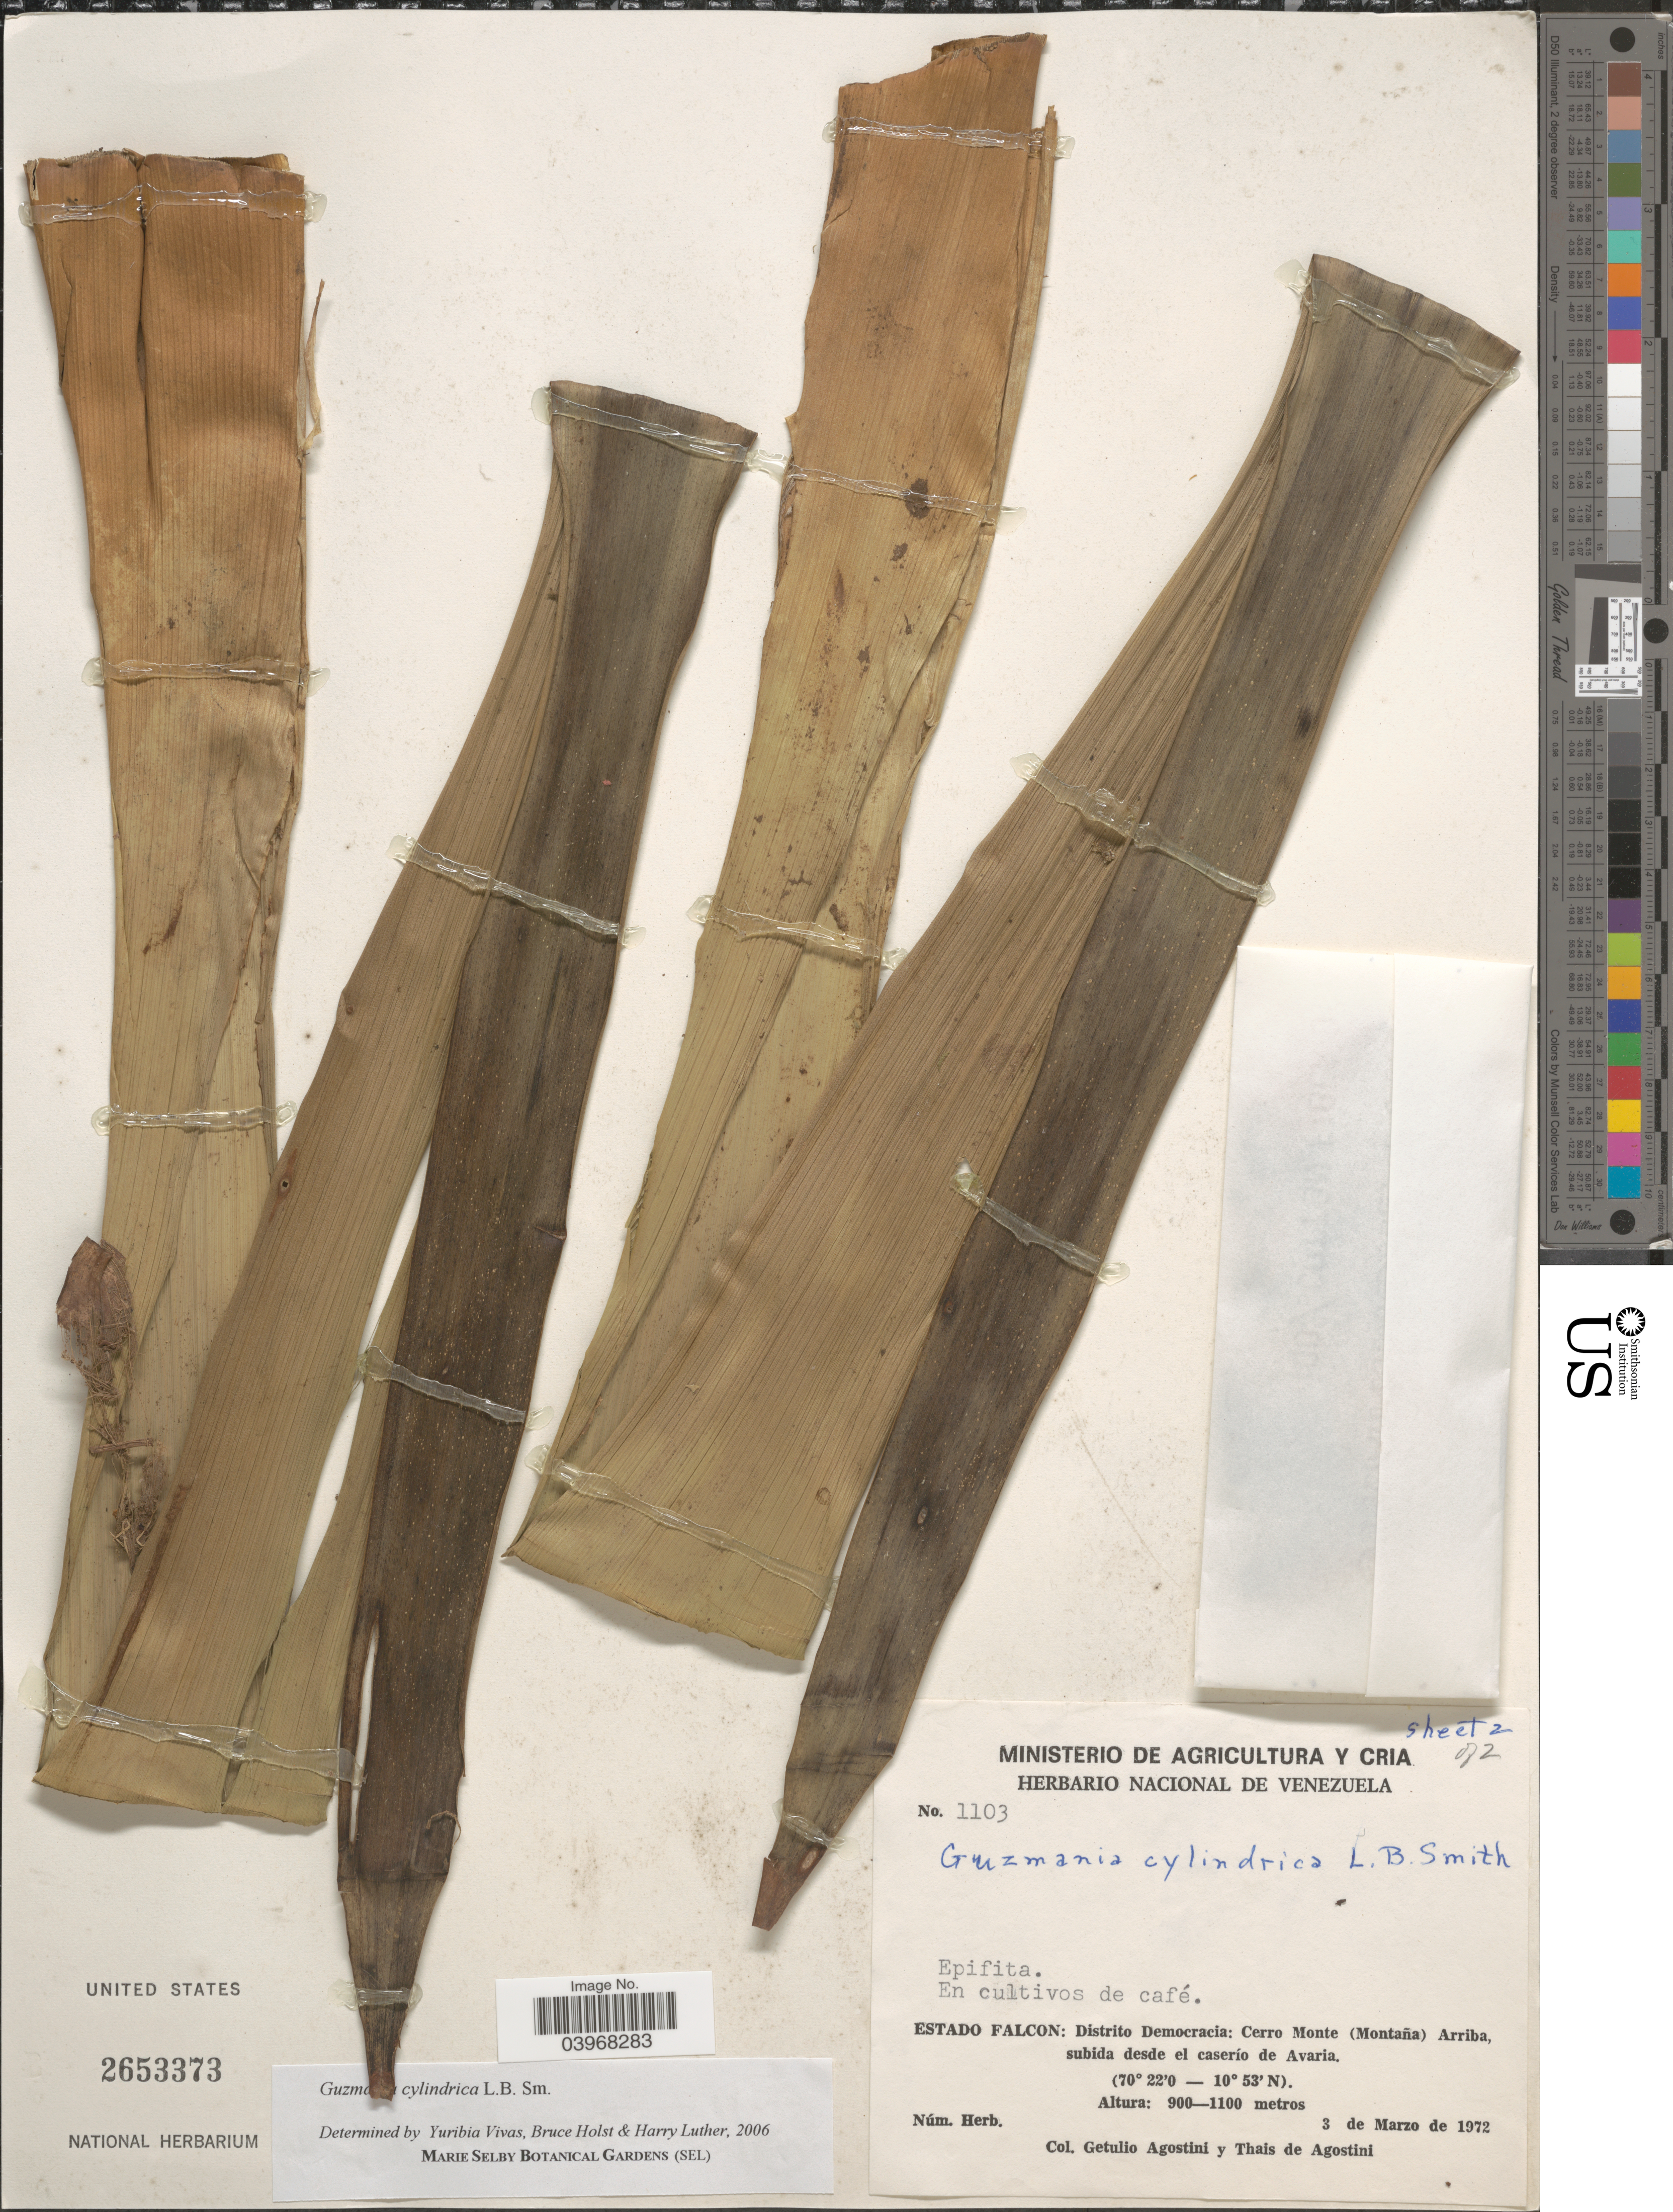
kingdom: Plantae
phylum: Tracheophyta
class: Liliopsida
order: Poales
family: Bromeliaceae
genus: Guzmania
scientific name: Guzmania cylindrica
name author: L.B. Sm.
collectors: G. Agostini & T. Agostini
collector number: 1103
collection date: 1972-03-03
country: Venezuela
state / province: Falcon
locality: En cultivos de café. Distrito Democracia: Cerro Monte (Montaña) Arriba, subida desde el caserío de Avaria.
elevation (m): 900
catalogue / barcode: US 2653373